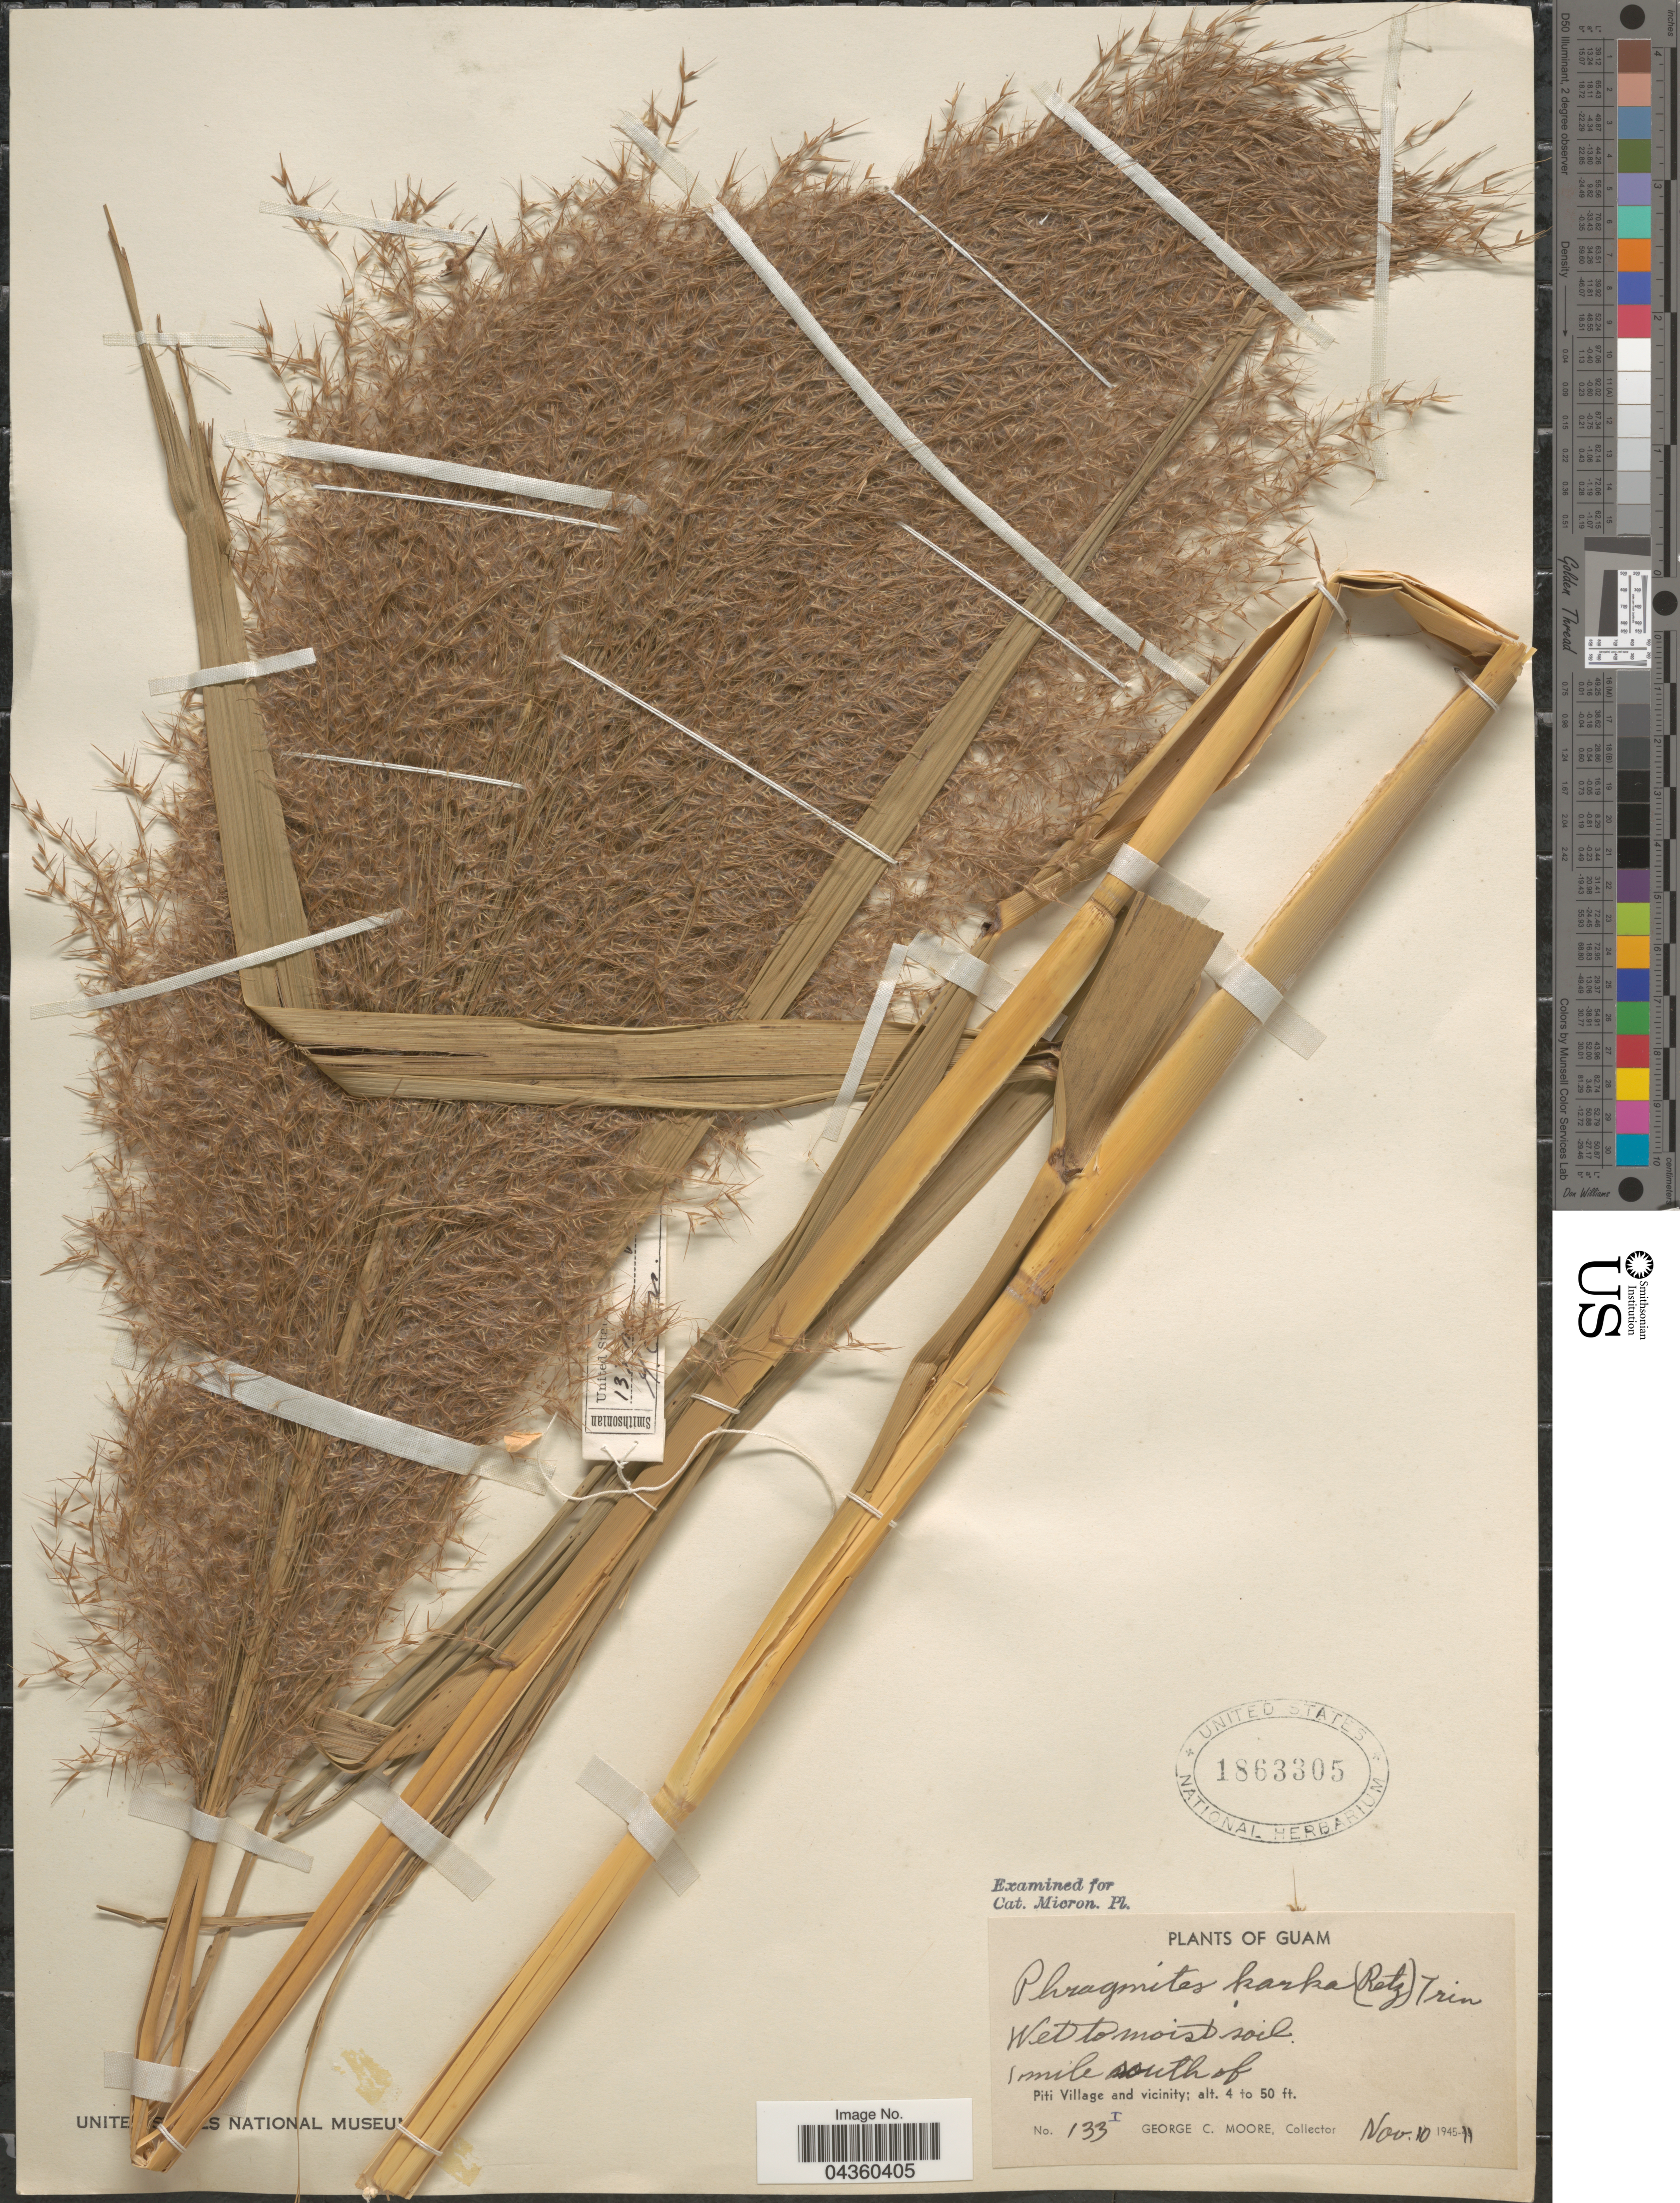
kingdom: Plantae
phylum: Tracheophyta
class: Liliopsida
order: Poales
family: Poaceae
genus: Phragmites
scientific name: Phragmites karka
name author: (Retz.) Trin. ex Steud.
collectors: G. C. Moore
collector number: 133I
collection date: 1945-11-10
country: Guam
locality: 1 mile south of Piti Village and vicinity.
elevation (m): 1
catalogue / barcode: US 1863305